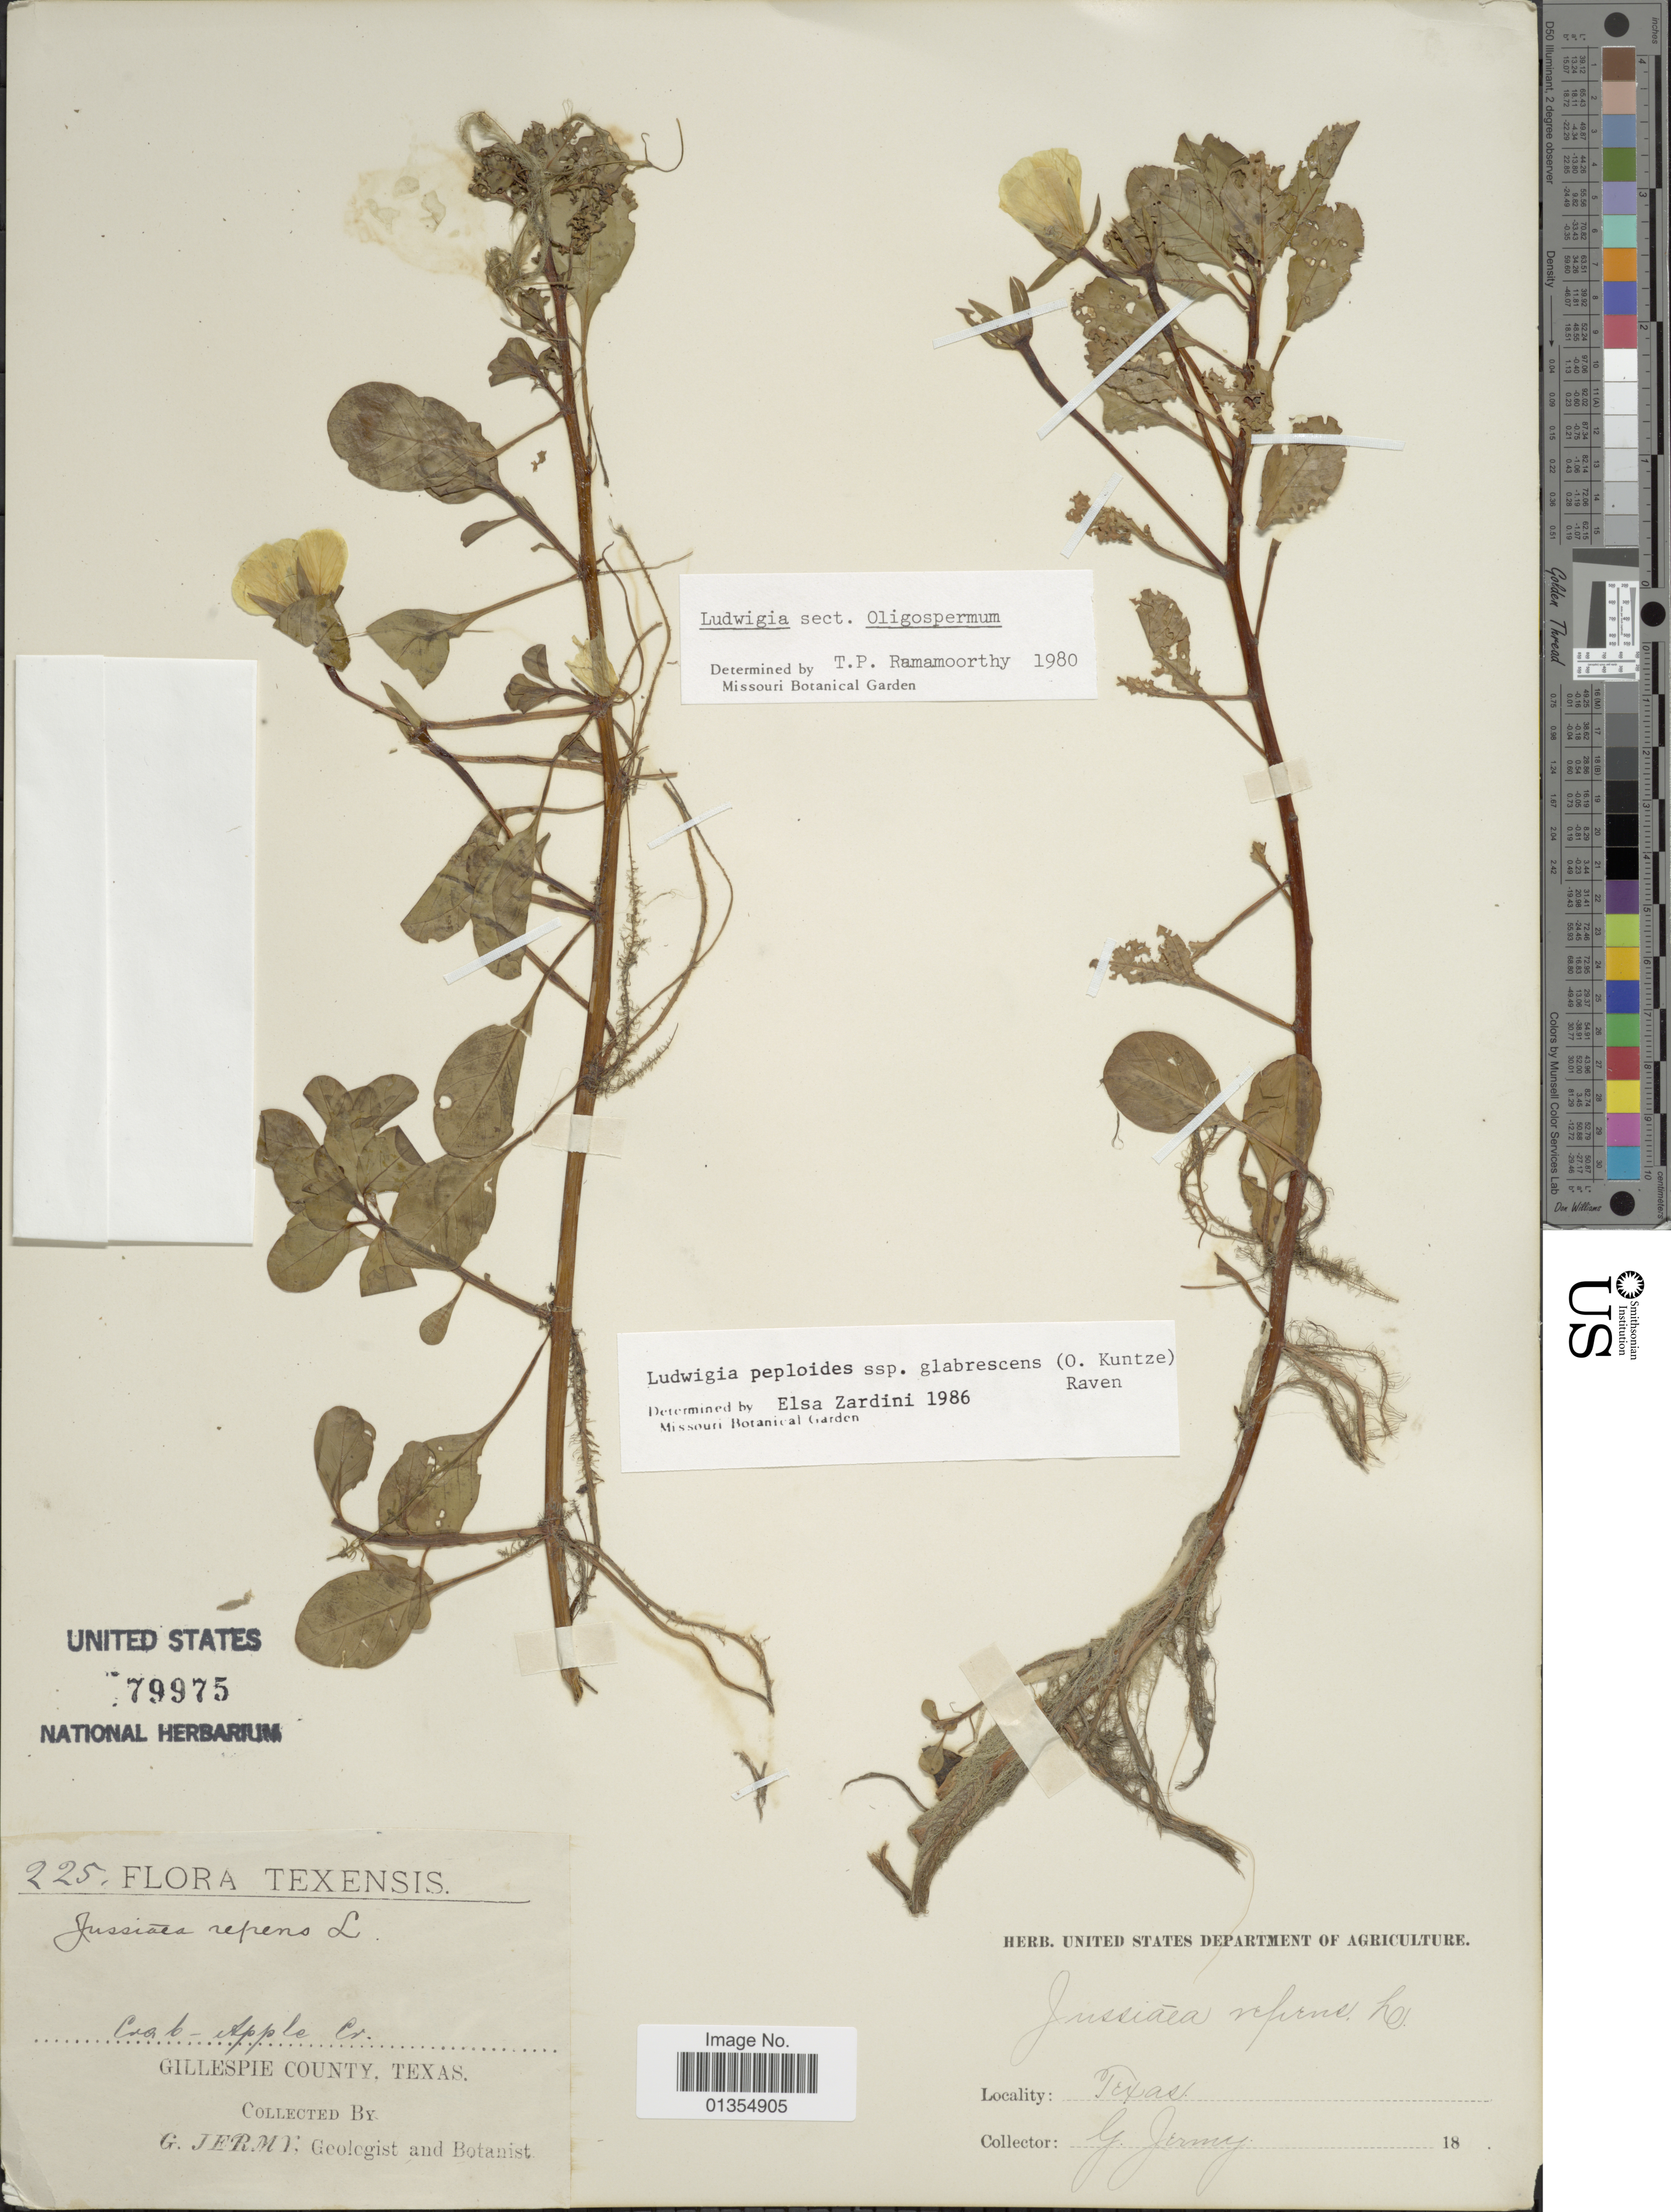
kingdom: Plantae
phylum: Tracheophyta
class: Magnoliopsida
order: Myrtales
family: Onagraceae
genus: Ludwigia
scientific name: Ludwigia peploides subsp. glabrescens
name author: (Kuntze) P.H. Raven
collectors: G. Jermy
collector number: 225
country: United States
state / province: Texas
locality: Gillespie County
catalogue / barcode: US 79975